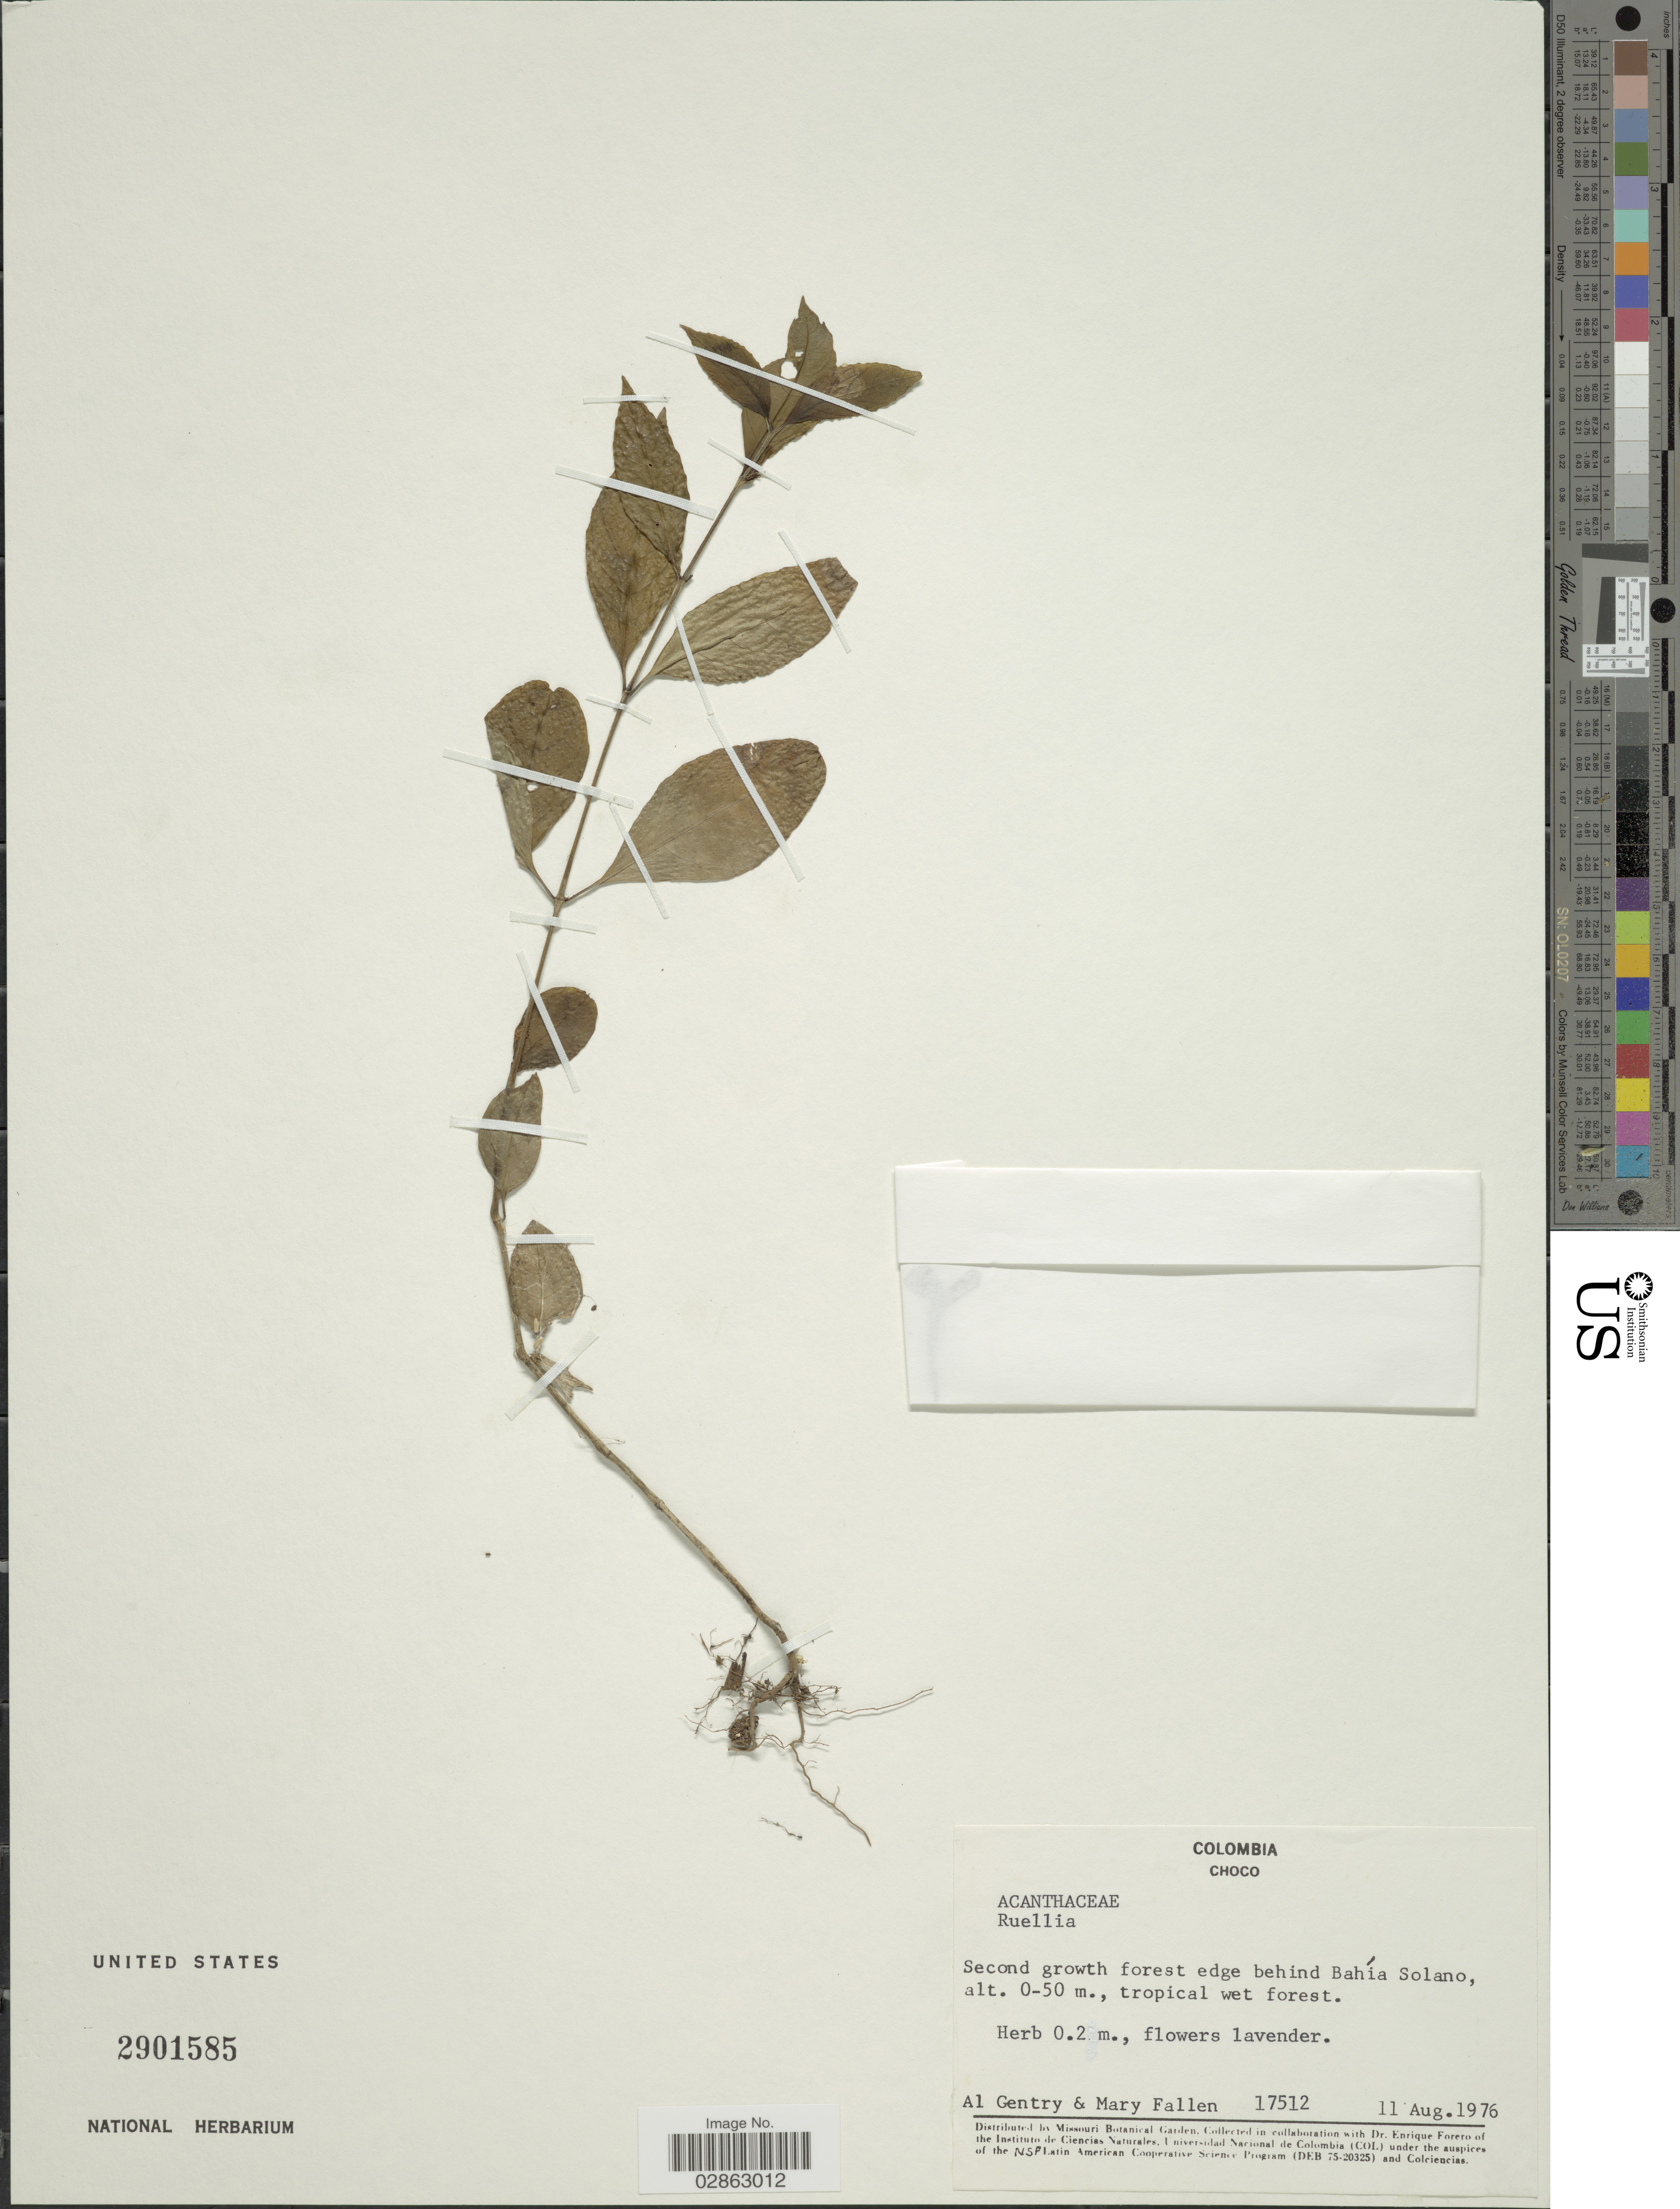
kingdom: Plantae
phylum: Tracheophyta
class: Magnoliopsida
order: Lamiales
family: Acanthaceae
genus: Ruellia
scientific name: Ruellia sp.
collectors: A. H. Gentry & M. Fallen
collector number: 17512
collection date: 1976-08-11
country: Colombia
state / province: Chocó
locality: Edge behind Bahía Solano.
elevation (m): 0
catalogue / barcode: US 2901585